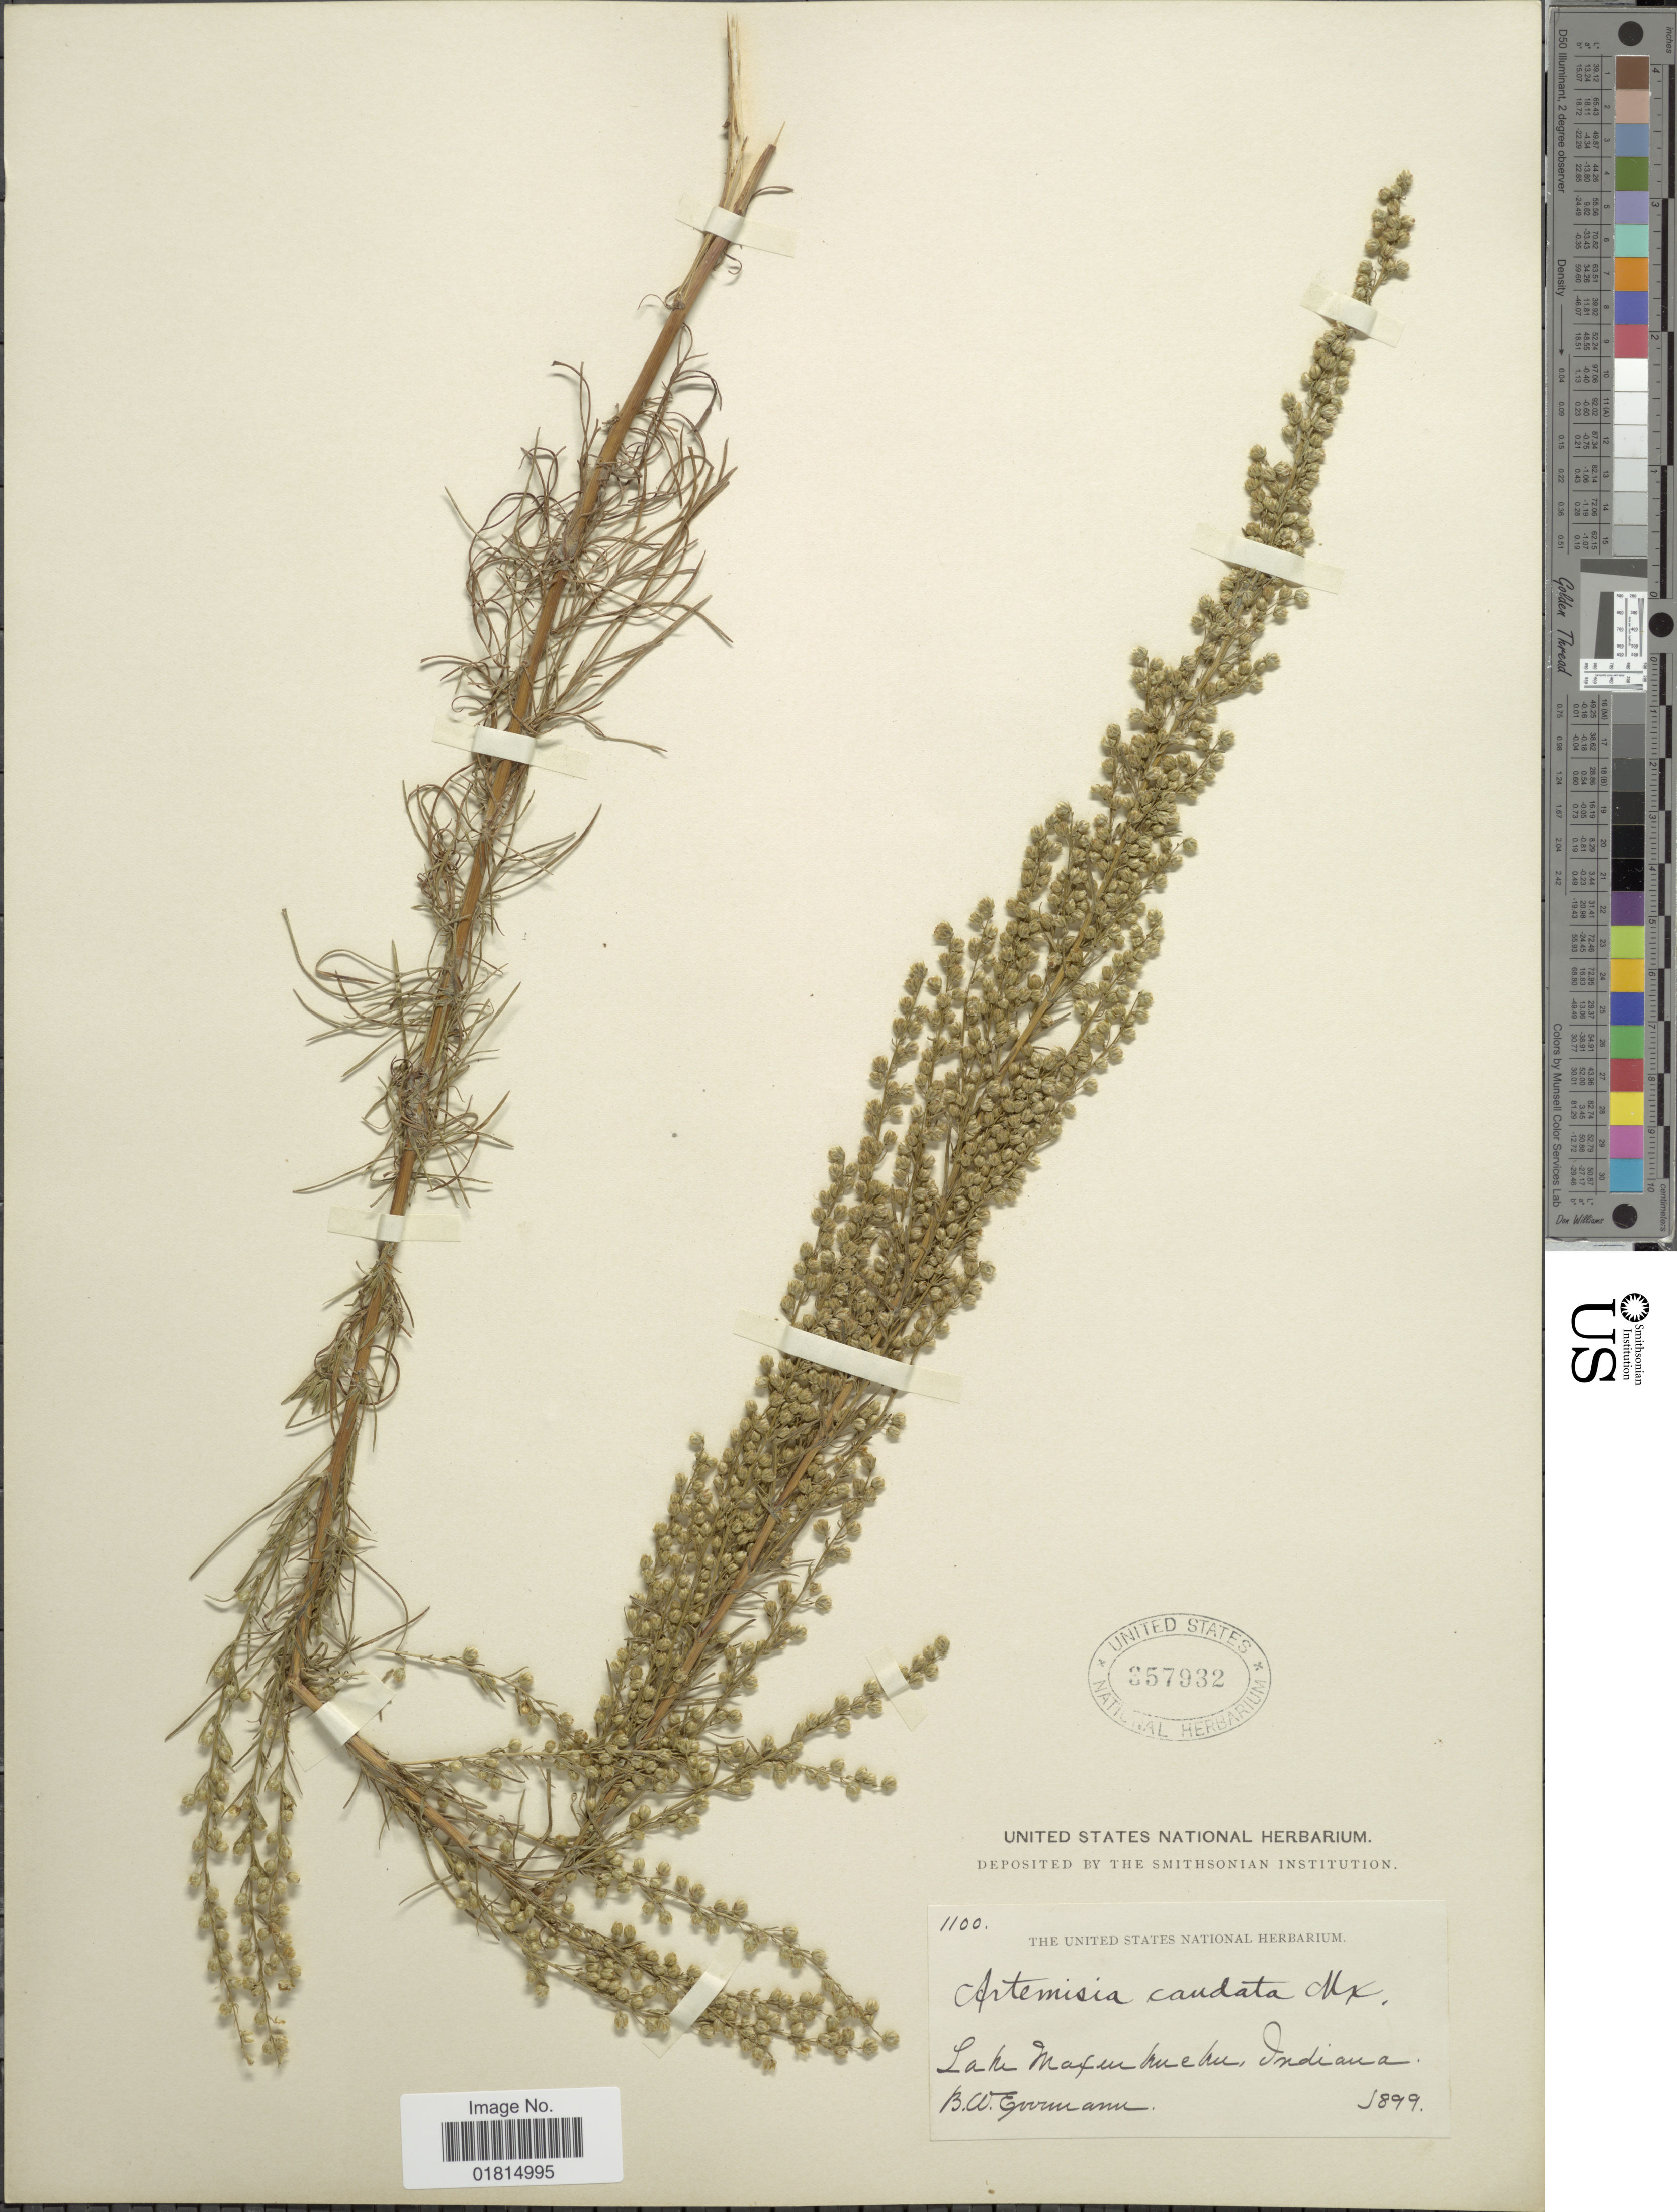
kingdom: Plantae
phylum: Tracheophyta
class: Magnoliopsida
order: Asterales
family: Asteraceae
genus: Artemisia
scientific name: Artemisia caudata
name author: Michx.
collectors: B. W. Evermann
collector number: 1100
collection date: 1899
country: United States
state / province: Indiana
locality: Lake Maxinkuckee, Indiana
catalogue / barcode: US 357932